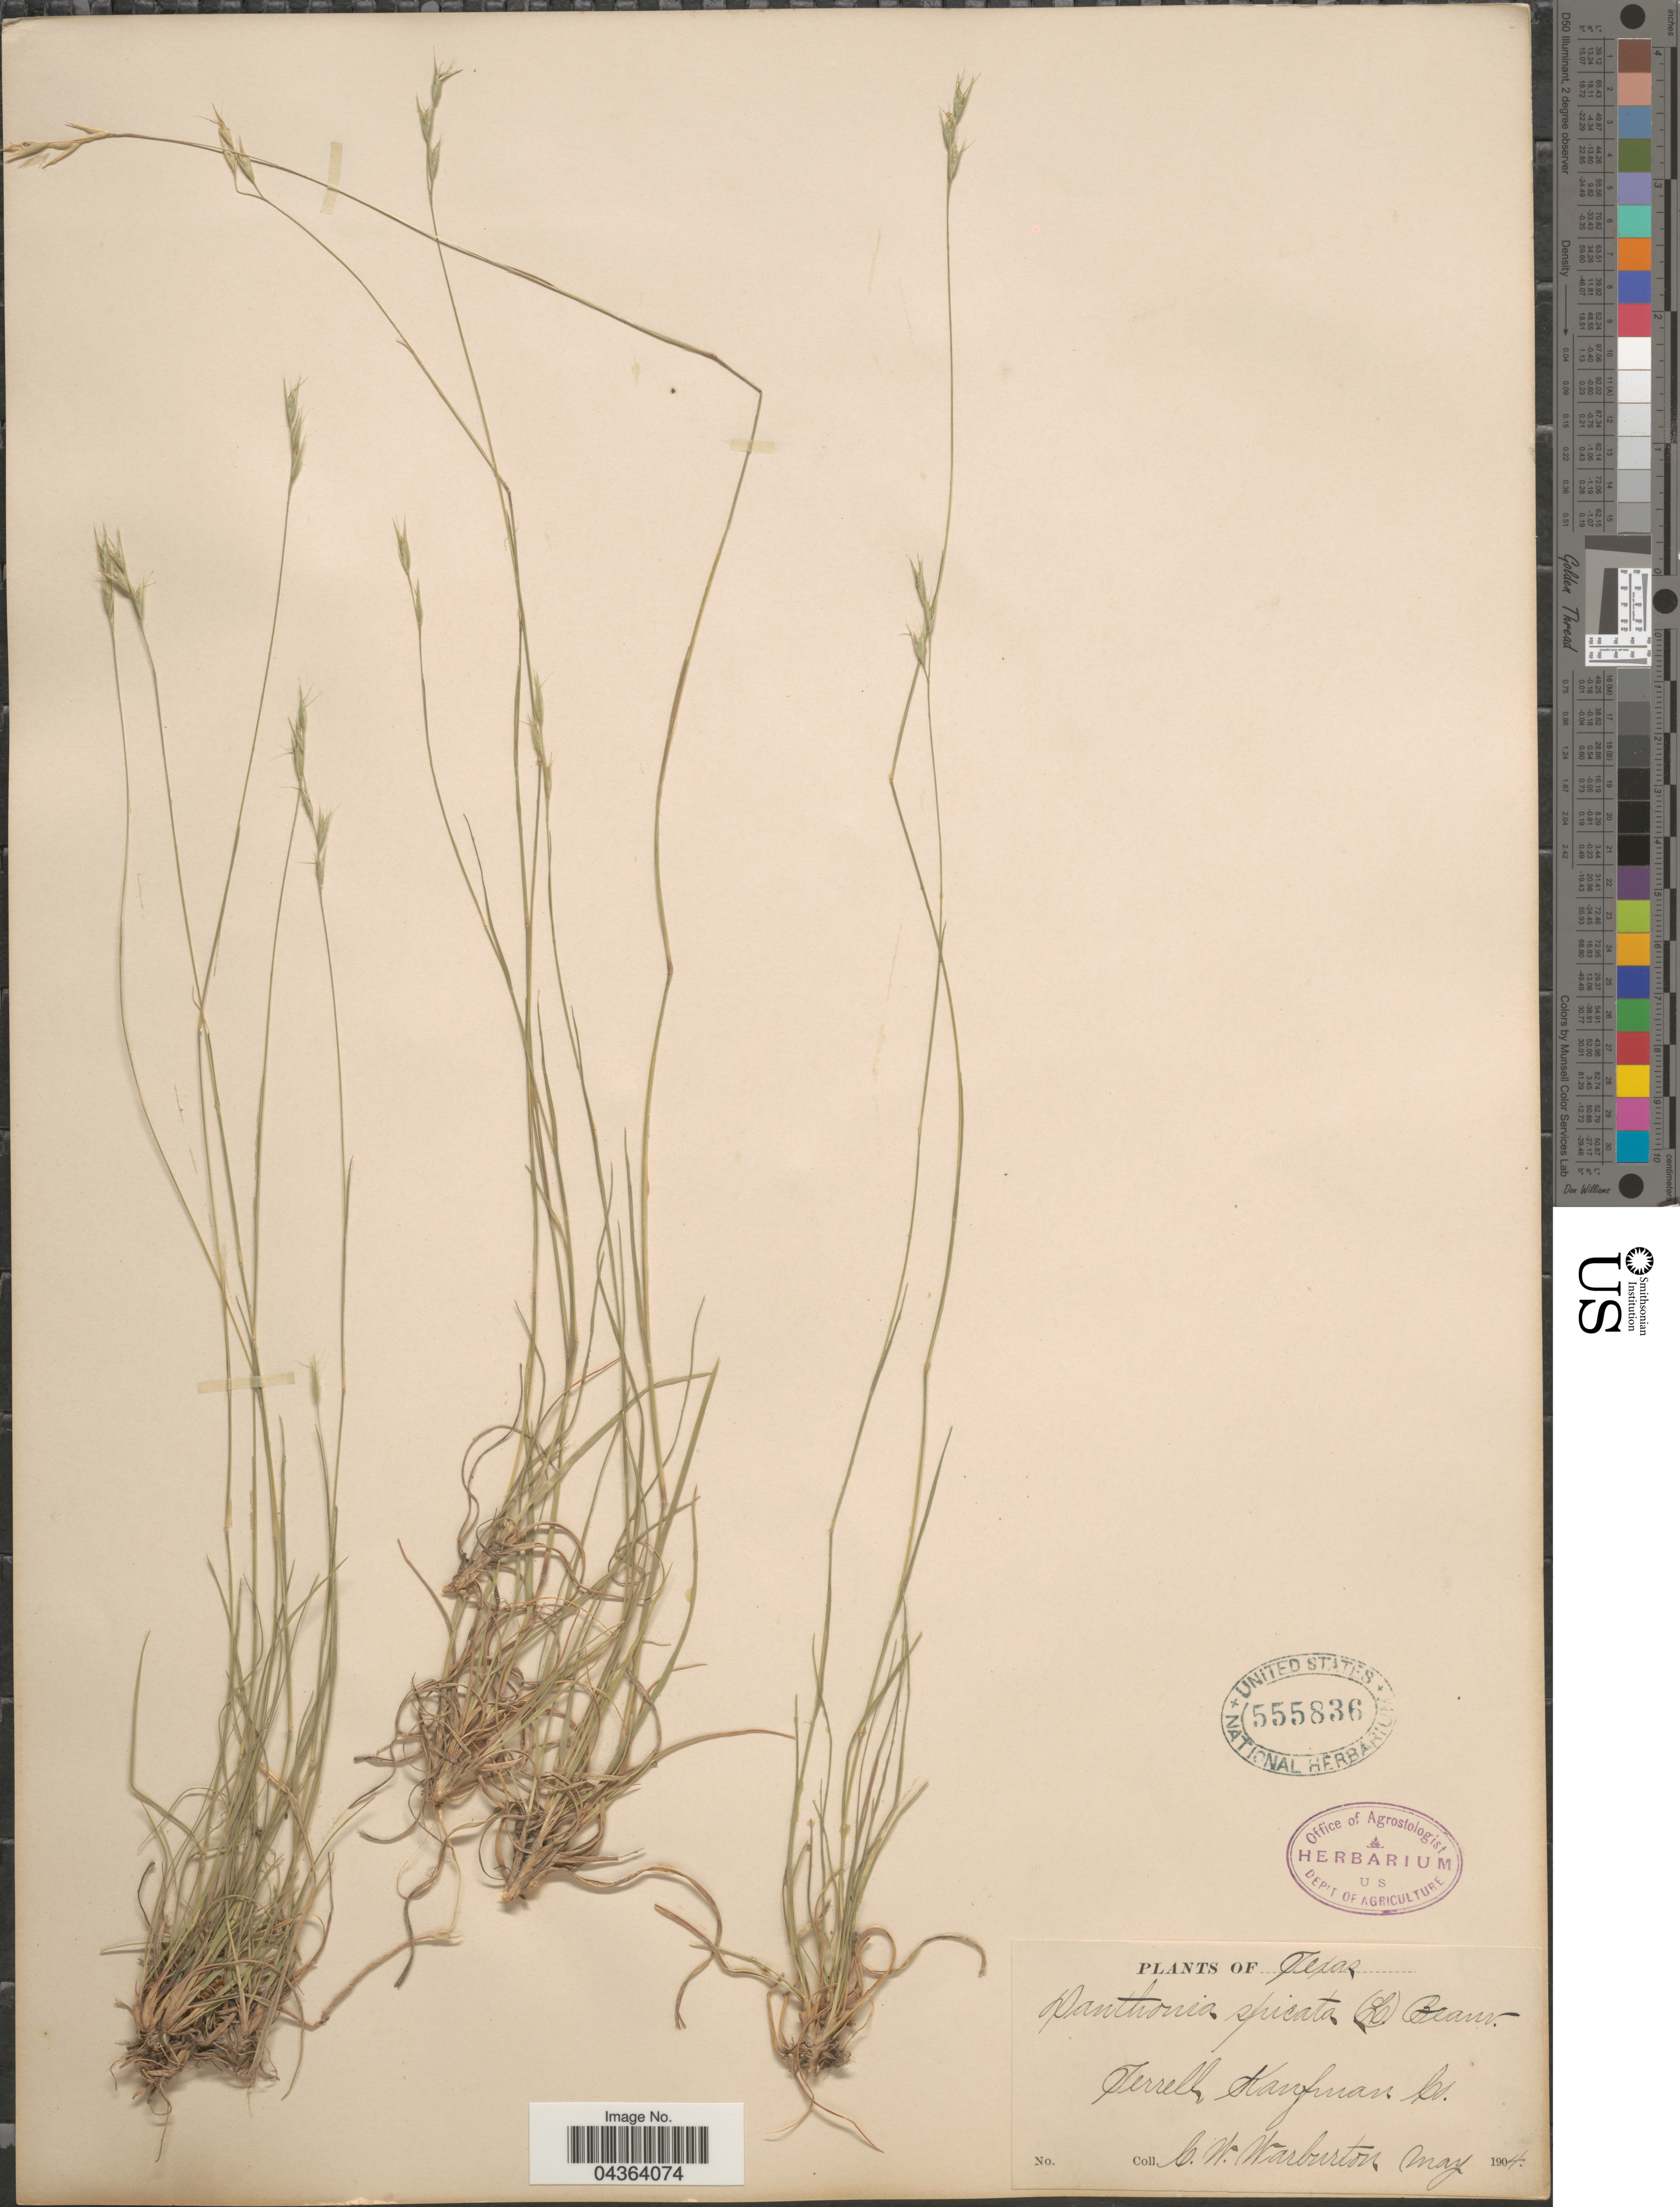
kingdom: Plantae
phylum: Tracheophyta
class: Liliopsida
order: Poales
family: Poaceae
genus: Danthonia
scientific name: Danthonia spicata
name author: (L.) P. Beauv. ex Roem. & Schult.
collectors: C. Warburton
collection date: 1904-05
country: United States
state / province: Texas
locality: Terrell, Kaufman Co.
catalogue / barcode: US 555836